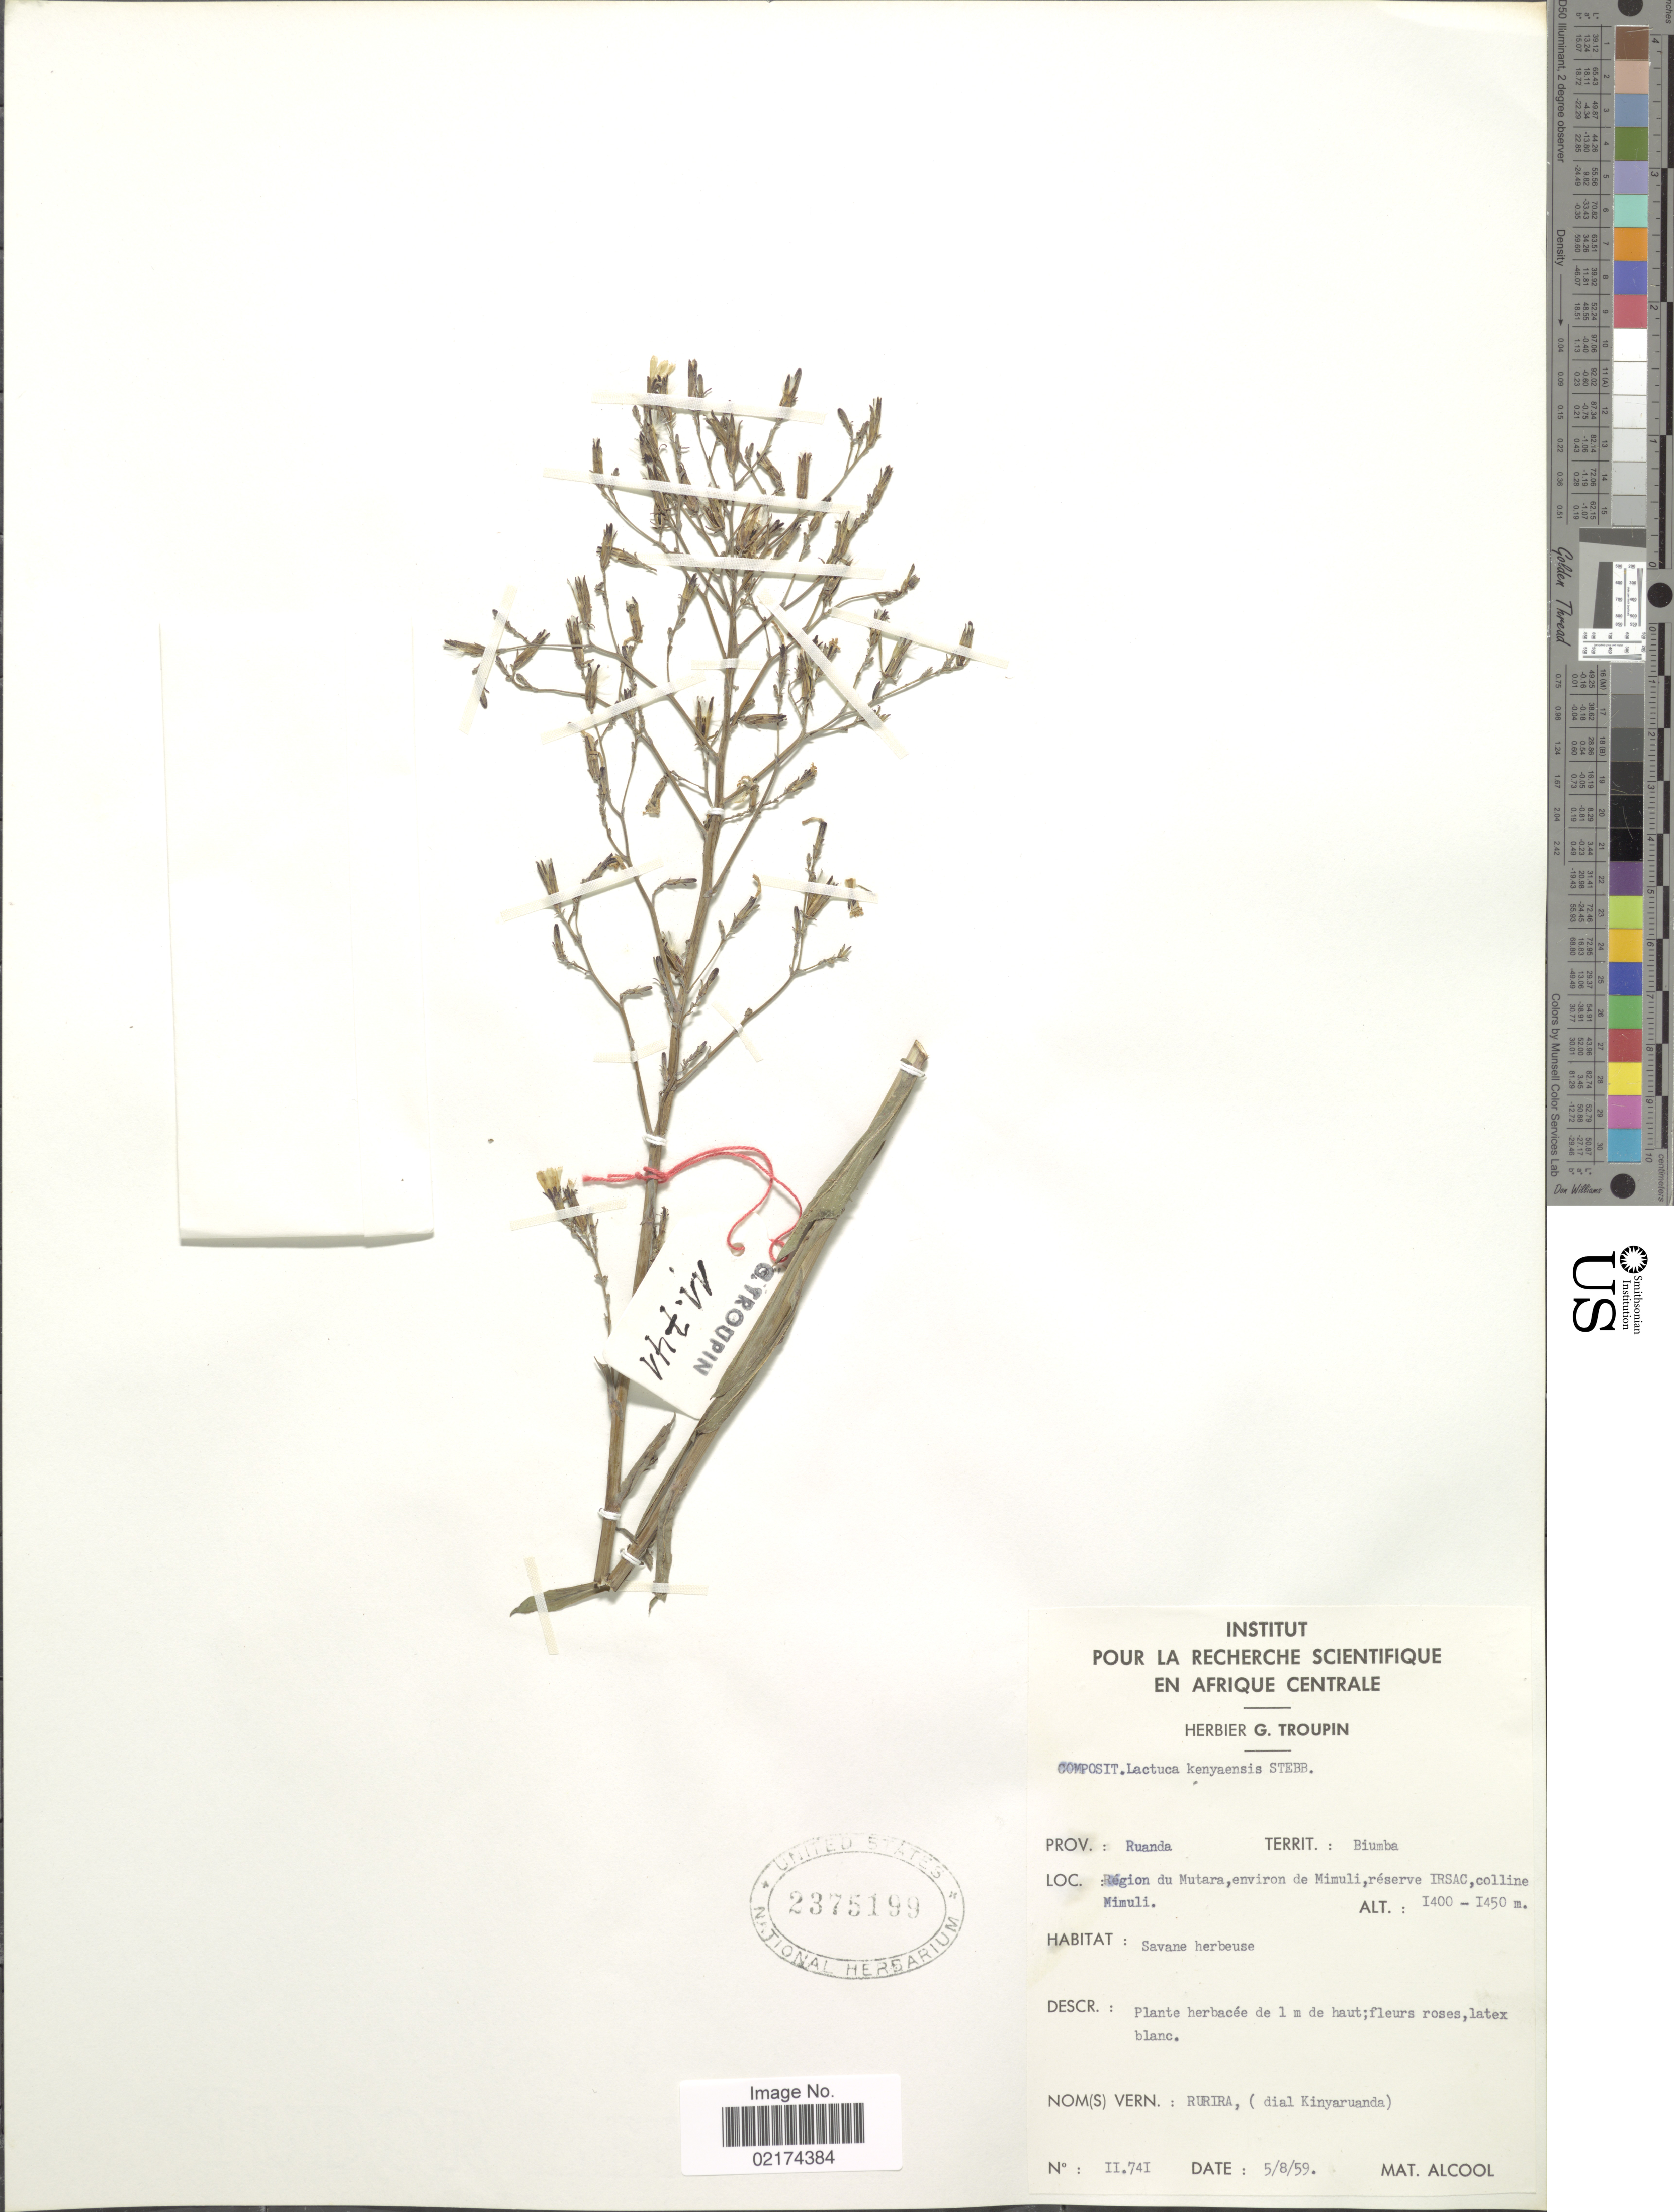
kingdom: Plantae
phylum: Tracheophyta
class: Magnoliopsida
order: Asterales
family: Asteraceae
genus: Lactuca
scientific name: Lactuca inermis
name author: Forssk.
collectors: ex herb. G. Troupin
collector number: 11741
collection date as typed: Transcribed d/m/y: 5/8/59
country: Rwanda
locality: Prov. Ruanda, Territ. Biumba, region du Mutara, environ de Mimuli, reserve IRSAC, colline Mimuli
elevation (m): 1400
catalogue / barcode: US 2375199